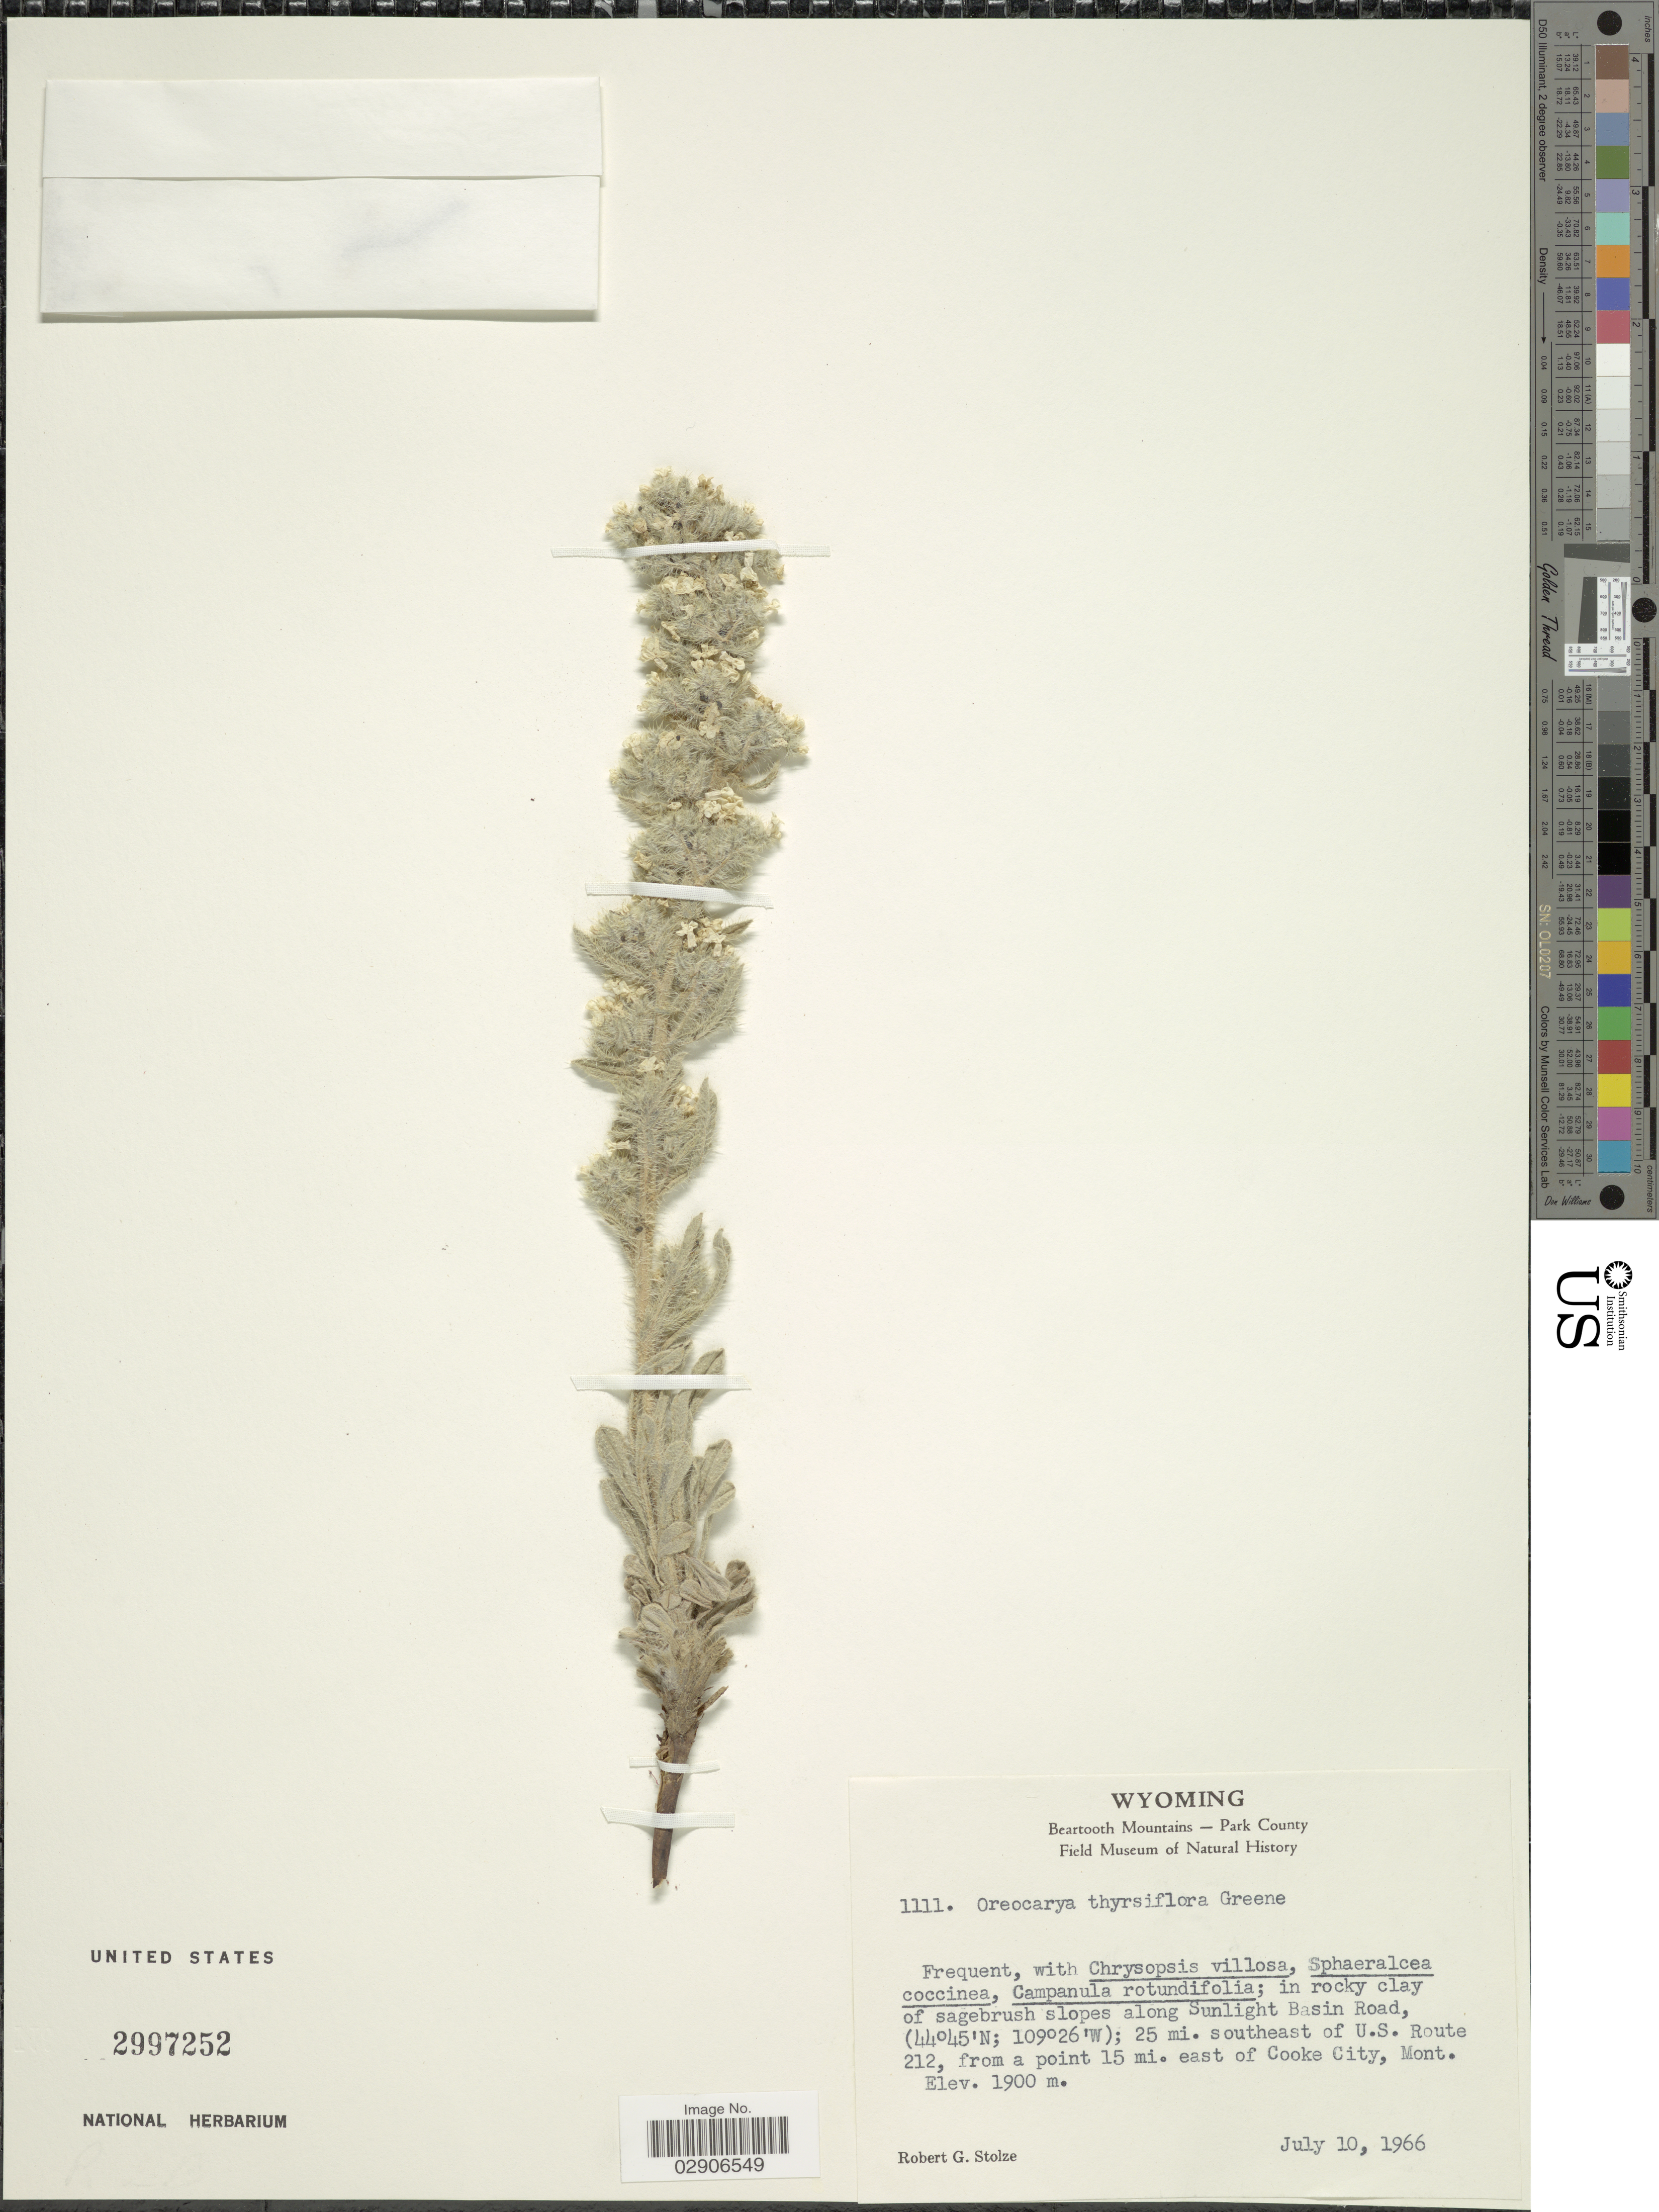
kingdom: Plantae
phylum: Tracheophyta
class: Magnoliopsida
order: Boraginales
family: Boraginaceae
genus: Oreocarya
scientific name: Oreocarya thyrsiflora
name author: Greene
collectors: R. G. Stolze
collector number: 1111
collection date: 1966-07-10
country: United States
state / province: Montana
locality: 25 mi. SE of U.S. Route 212, from a point 15 mi. E of Cooke City. [Wyoming ?]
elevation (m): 1900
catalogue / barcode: US 2997252